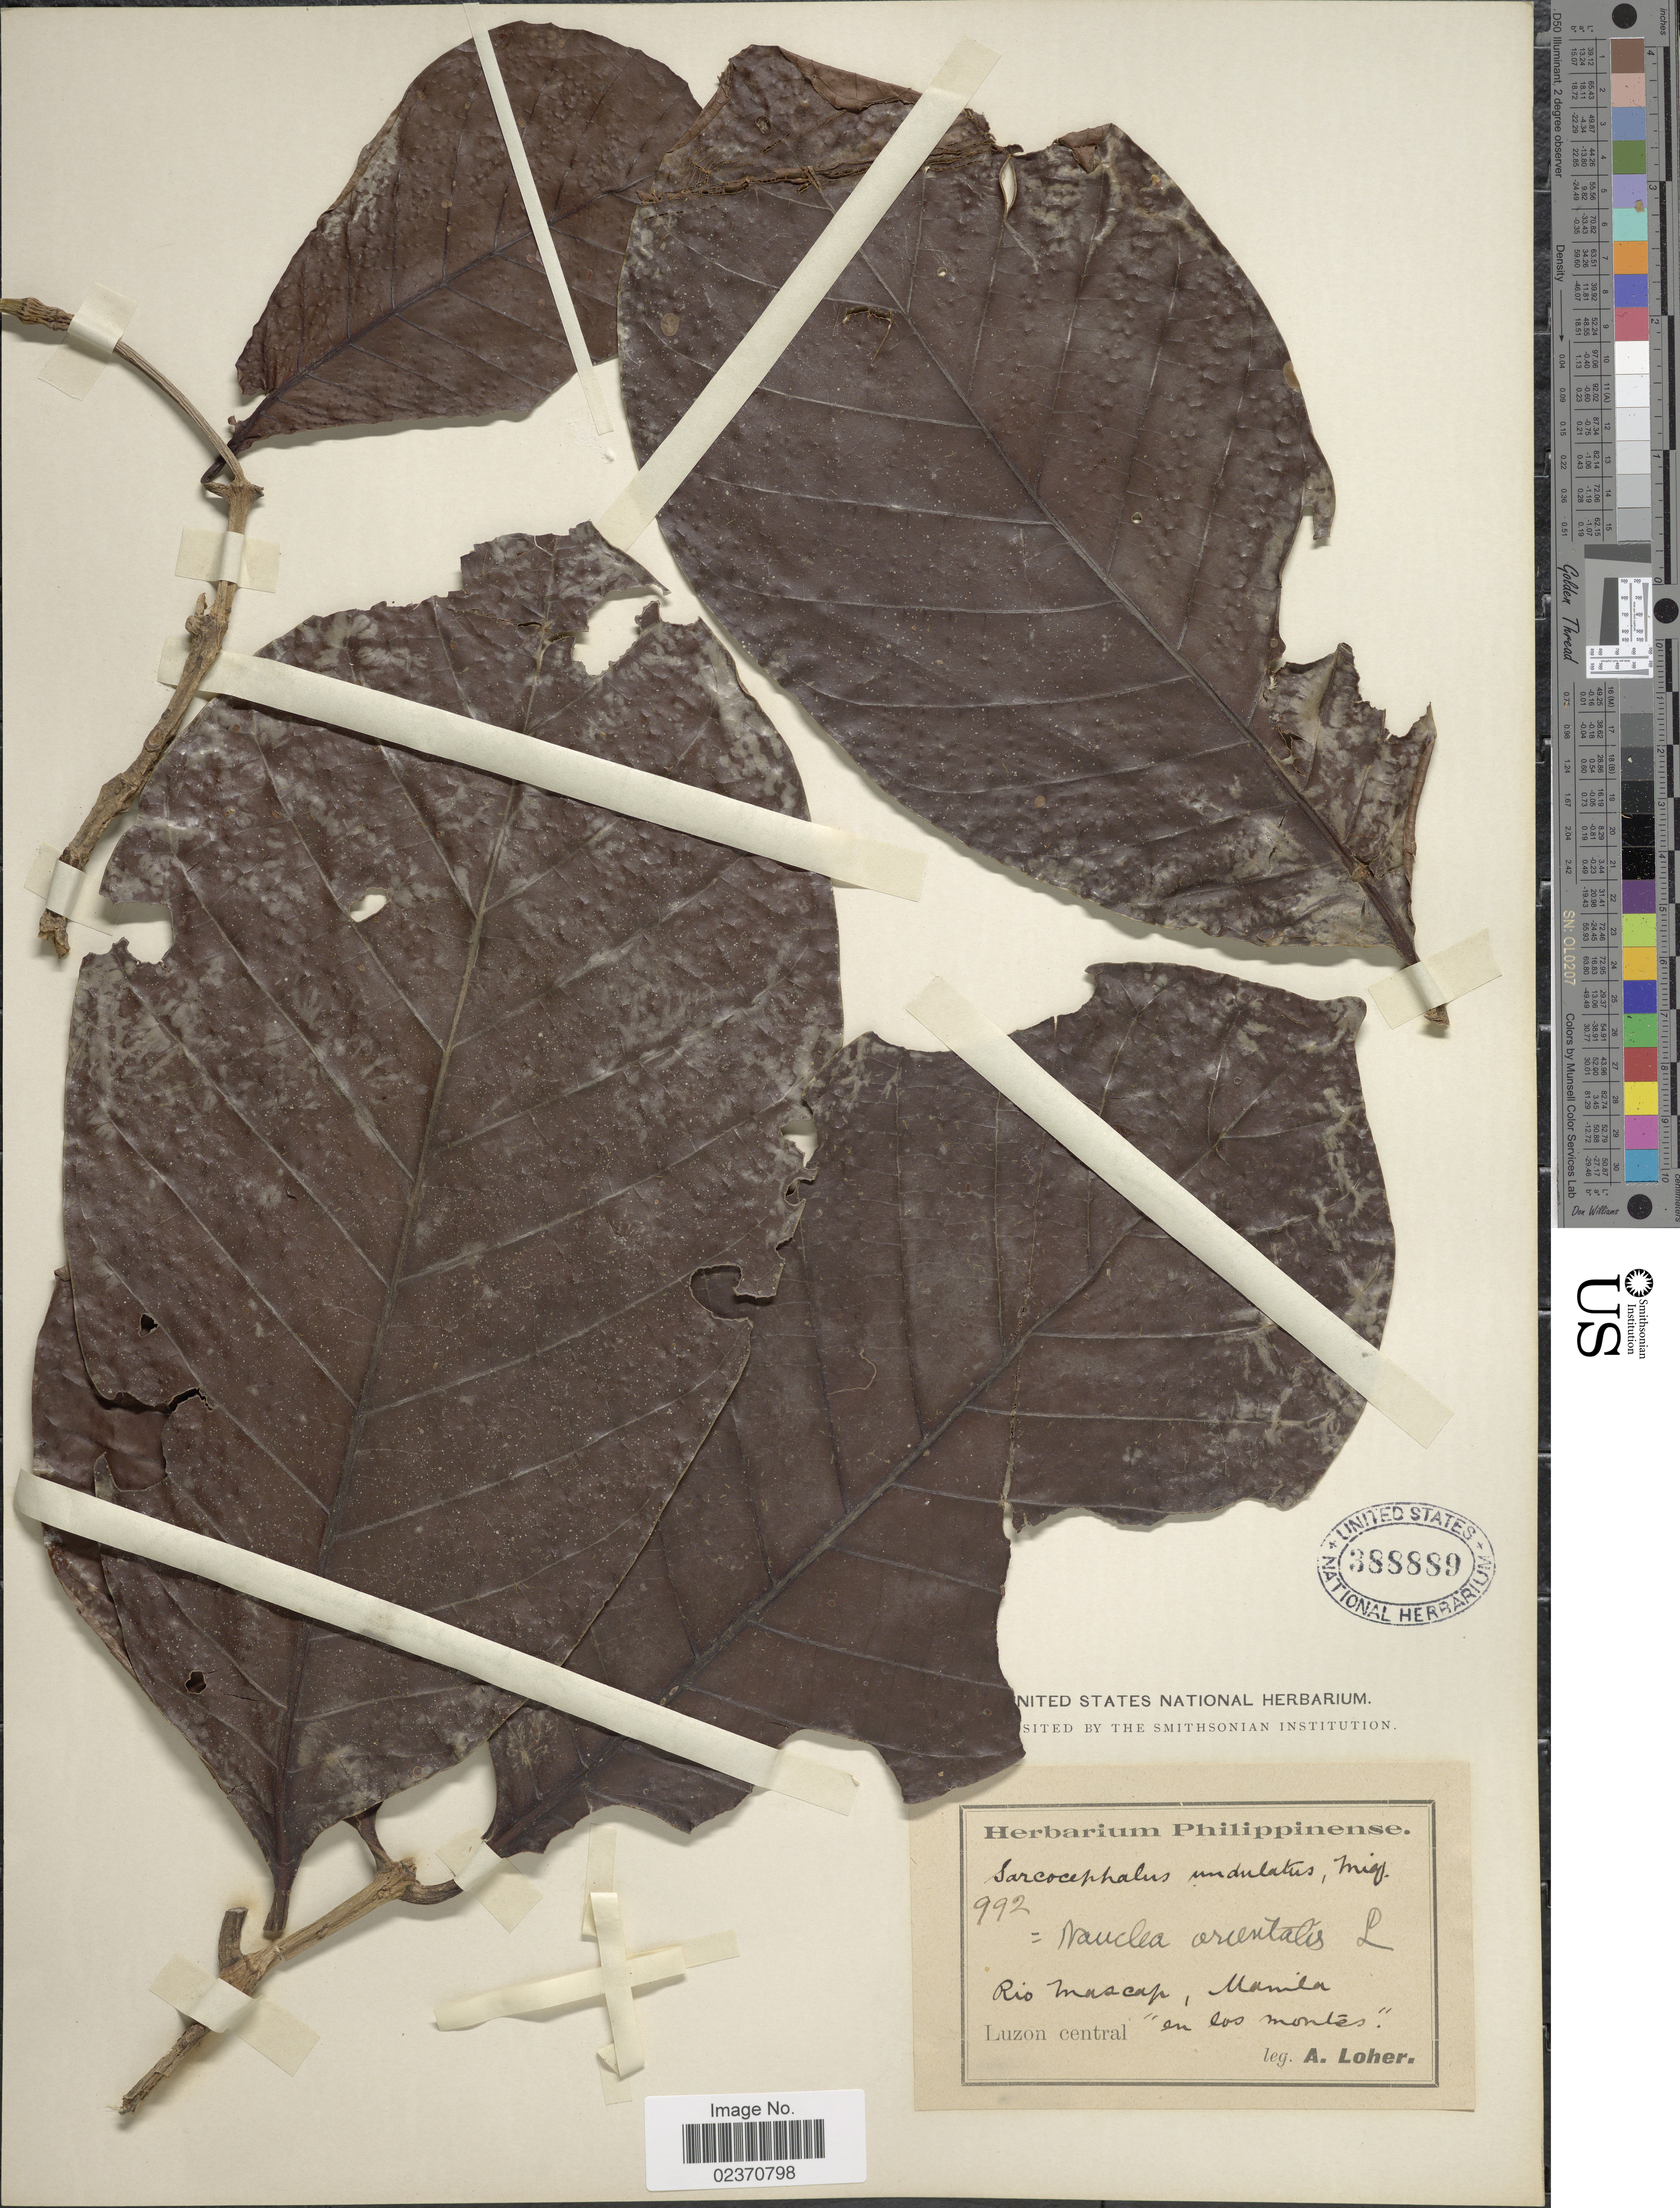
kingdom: Plantae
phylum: Tracheophyta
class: Magnoliopsida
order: Gentianales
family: Rubiaceae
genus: Nauclea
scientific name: Nauclea orientalis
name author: (L.) L.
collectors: A. Loher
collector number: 992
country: Philippines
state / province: National Capital Region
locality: Rio Mascap, Manila, "en los montes."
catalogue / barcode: US 388889